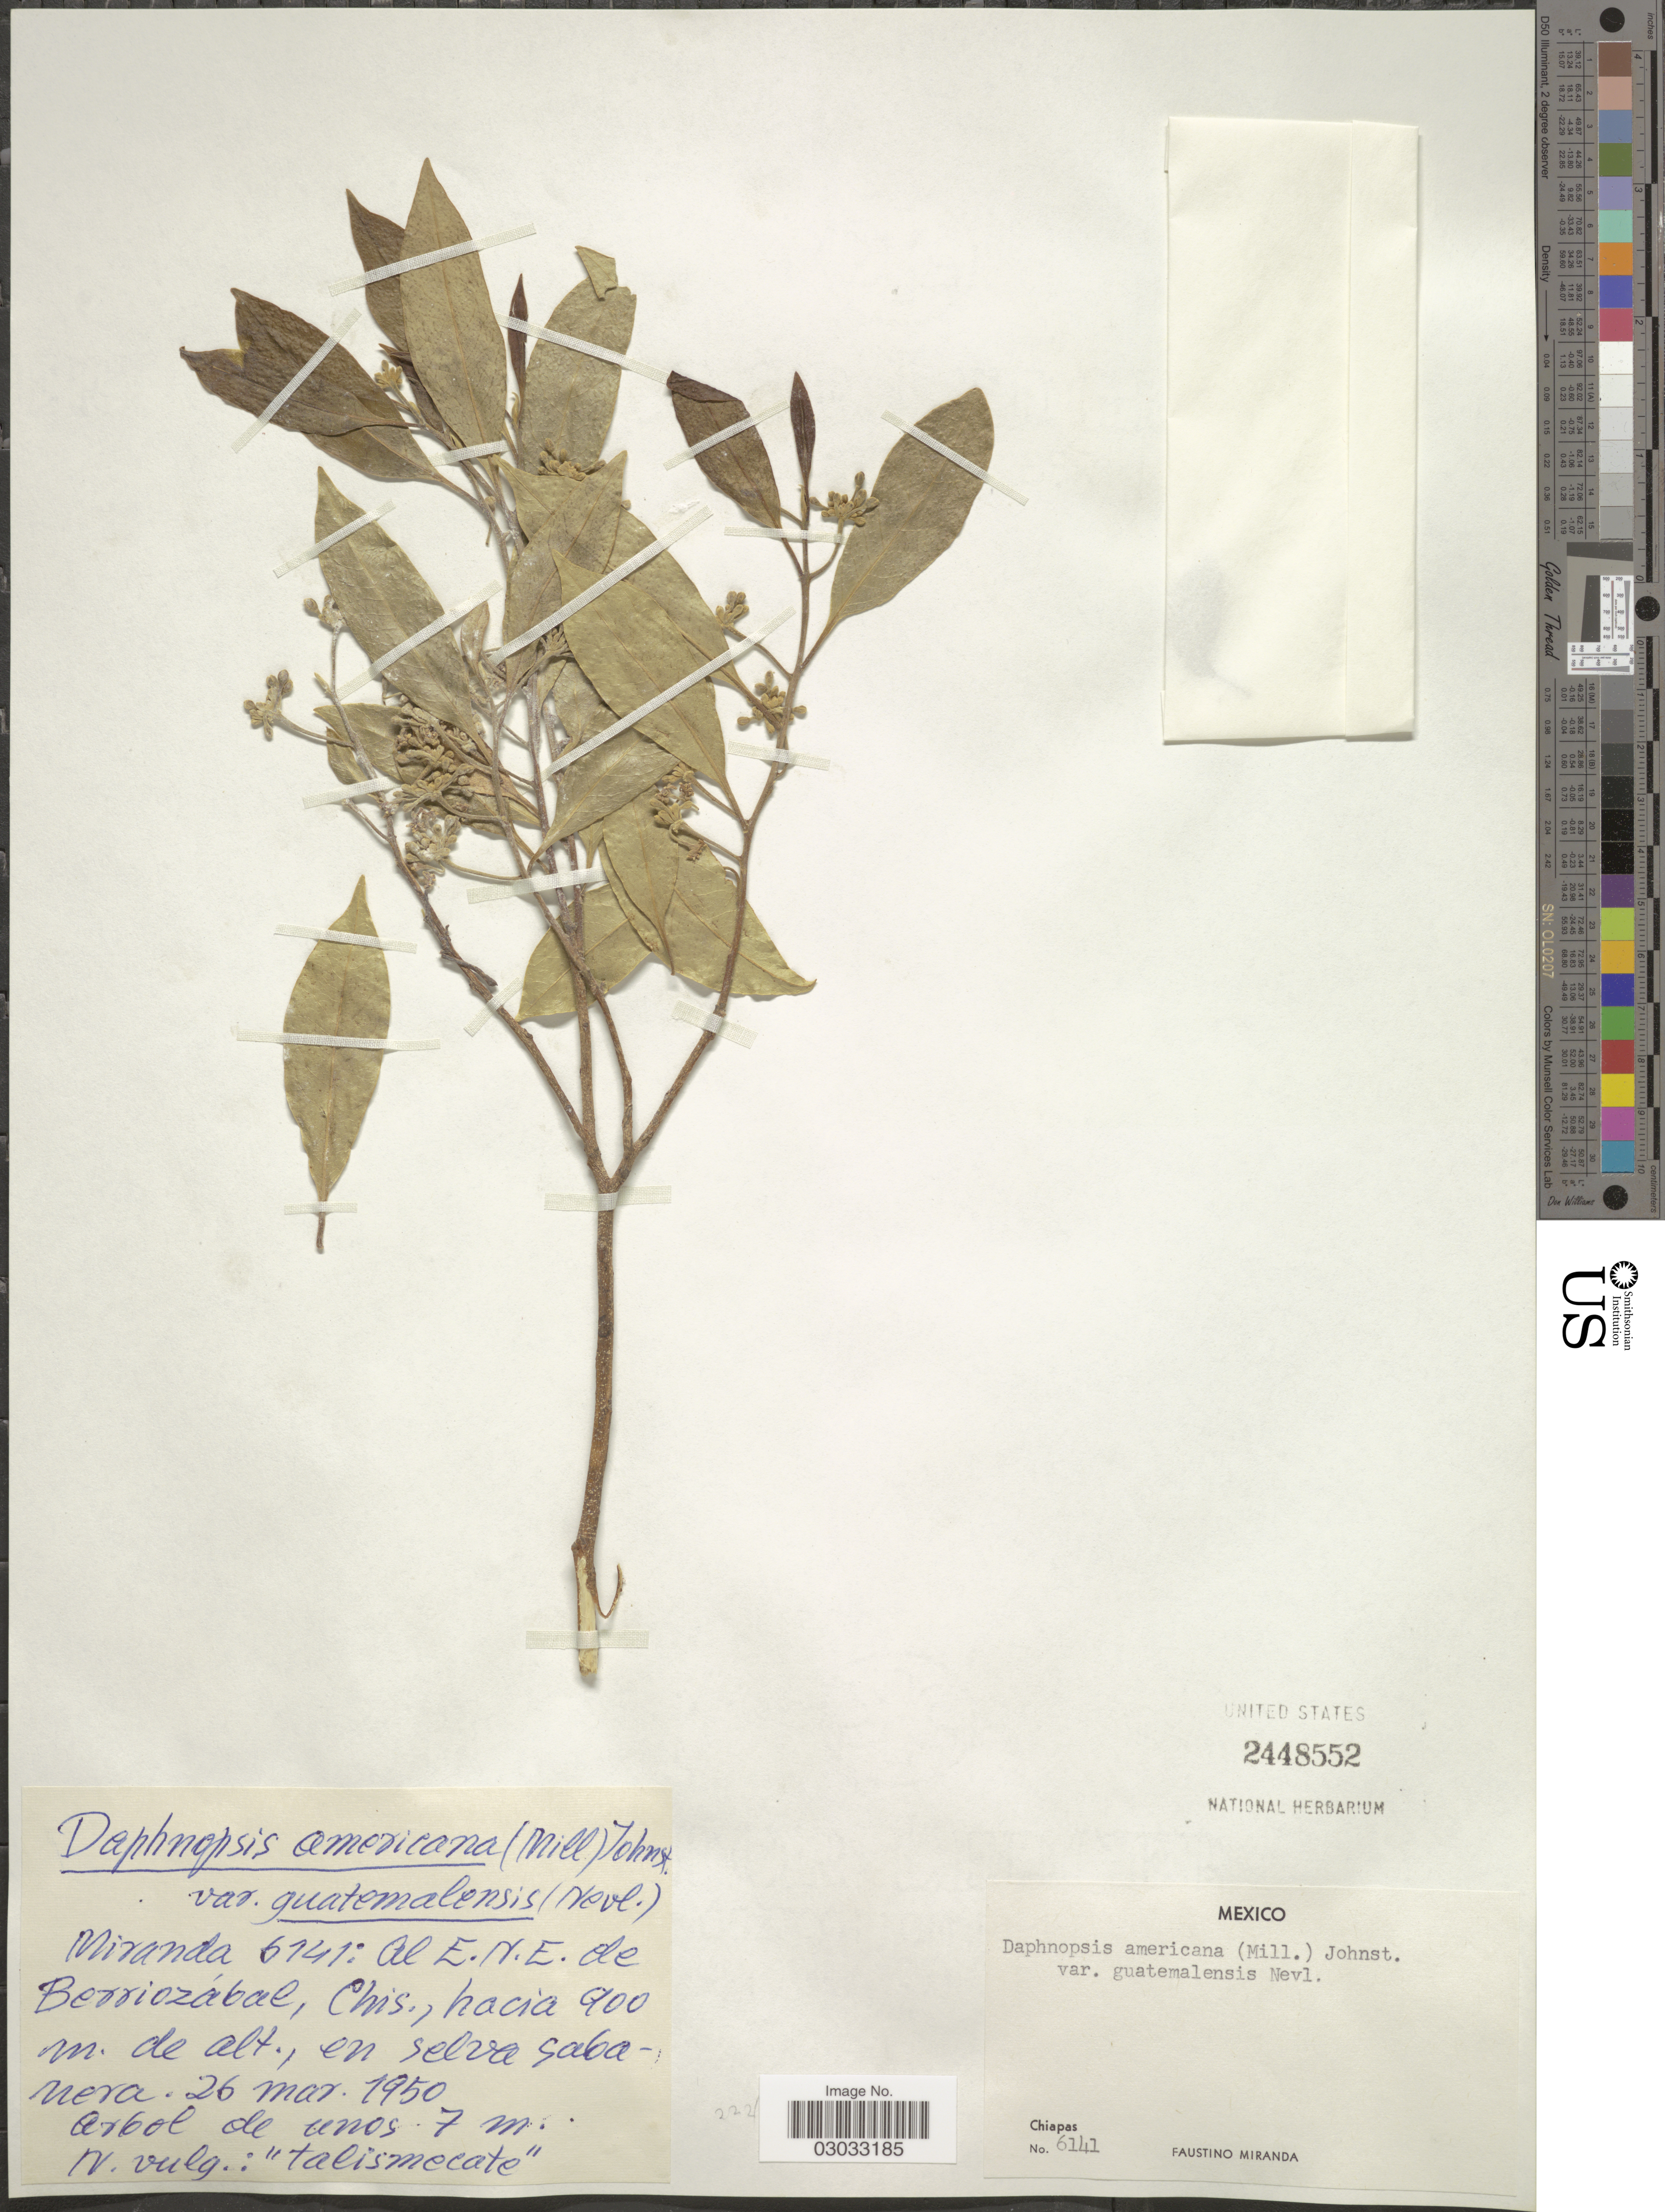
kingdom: Plantae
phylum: Tracheophyta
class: Magnoliopsida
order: Malvales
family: Thymelaeaceae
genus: Daphnopsis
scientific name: Daphnopsis americana subsp. guatemalensis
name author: Nevling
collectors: F. Miranda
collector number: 6141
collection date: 1950-03-26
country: Mexico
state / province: Chiapas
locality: Al E.N.E. de Berriozábal, Chis.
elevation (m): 900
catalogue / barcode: US 2448552